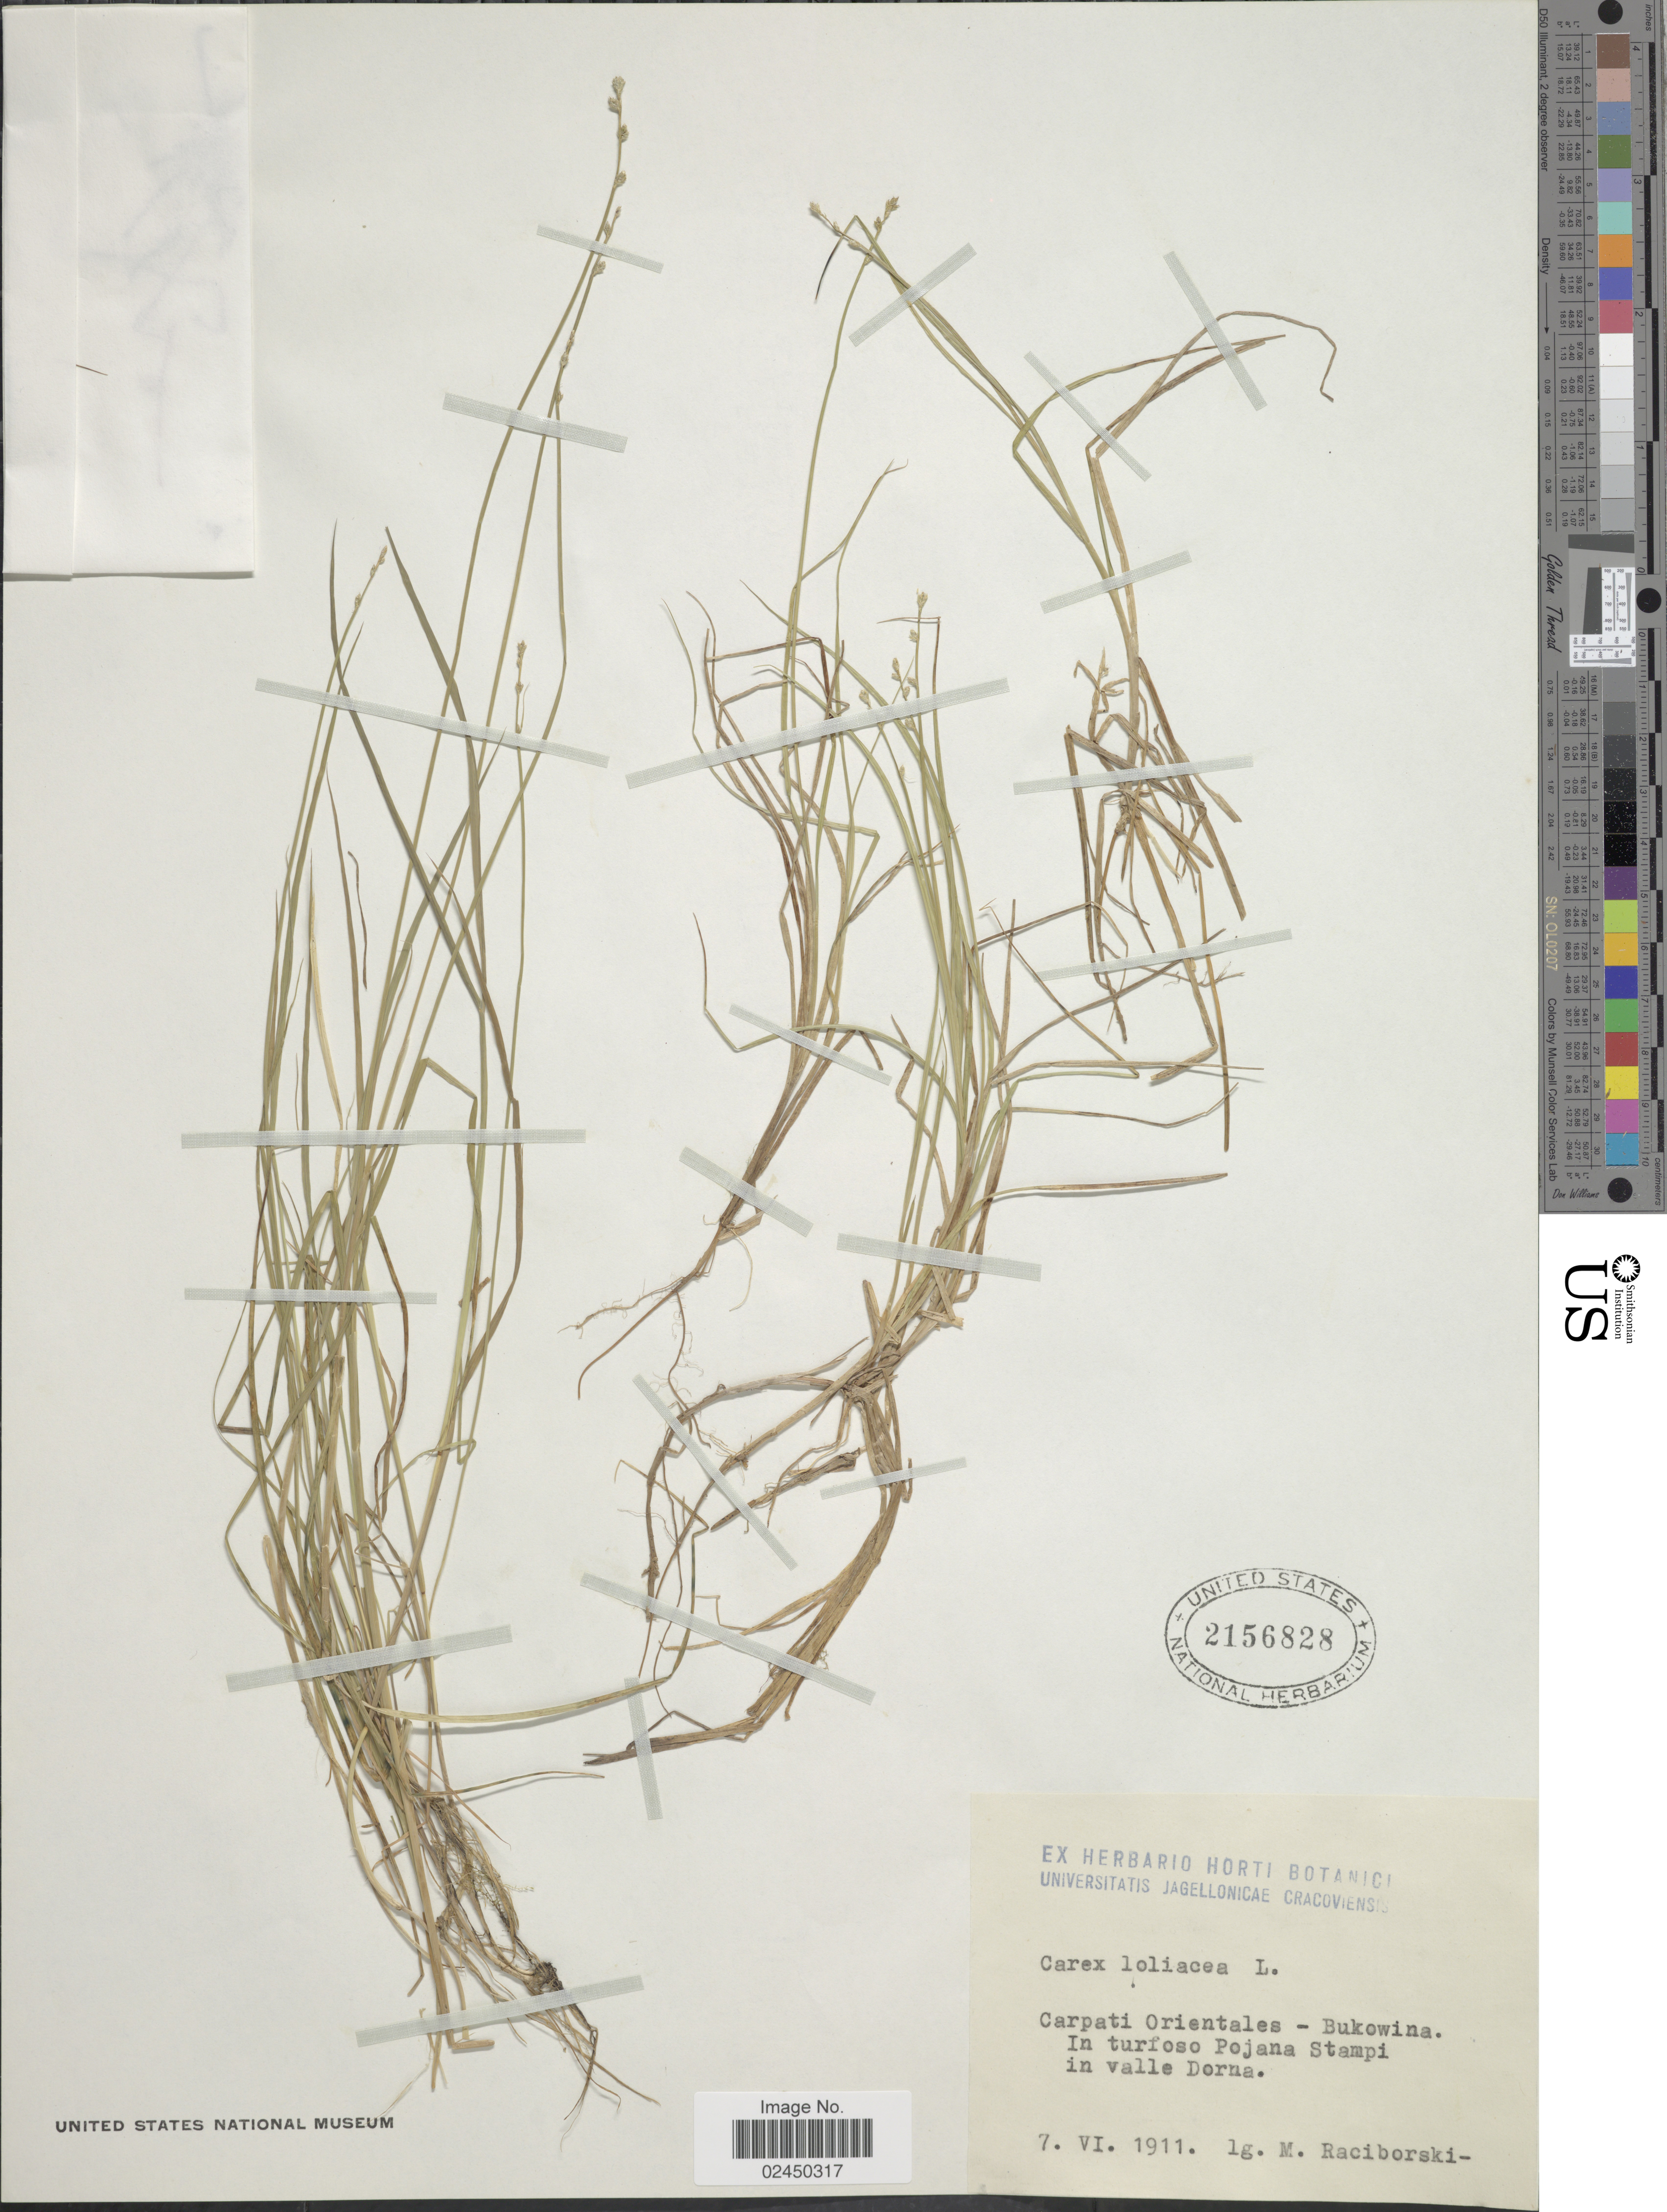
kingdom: Plantae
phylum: Tracheophyta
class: Liliopsida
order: Poales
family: Cyperaceae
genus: Carex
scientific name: Carex loliacea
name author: L.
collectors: M. Raciborski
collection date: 1911-06-07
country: Poland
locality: Carpati Orientales: Bukowina, In turfoso Pojana Stampi in valle Dorna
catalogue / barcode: US 2156828